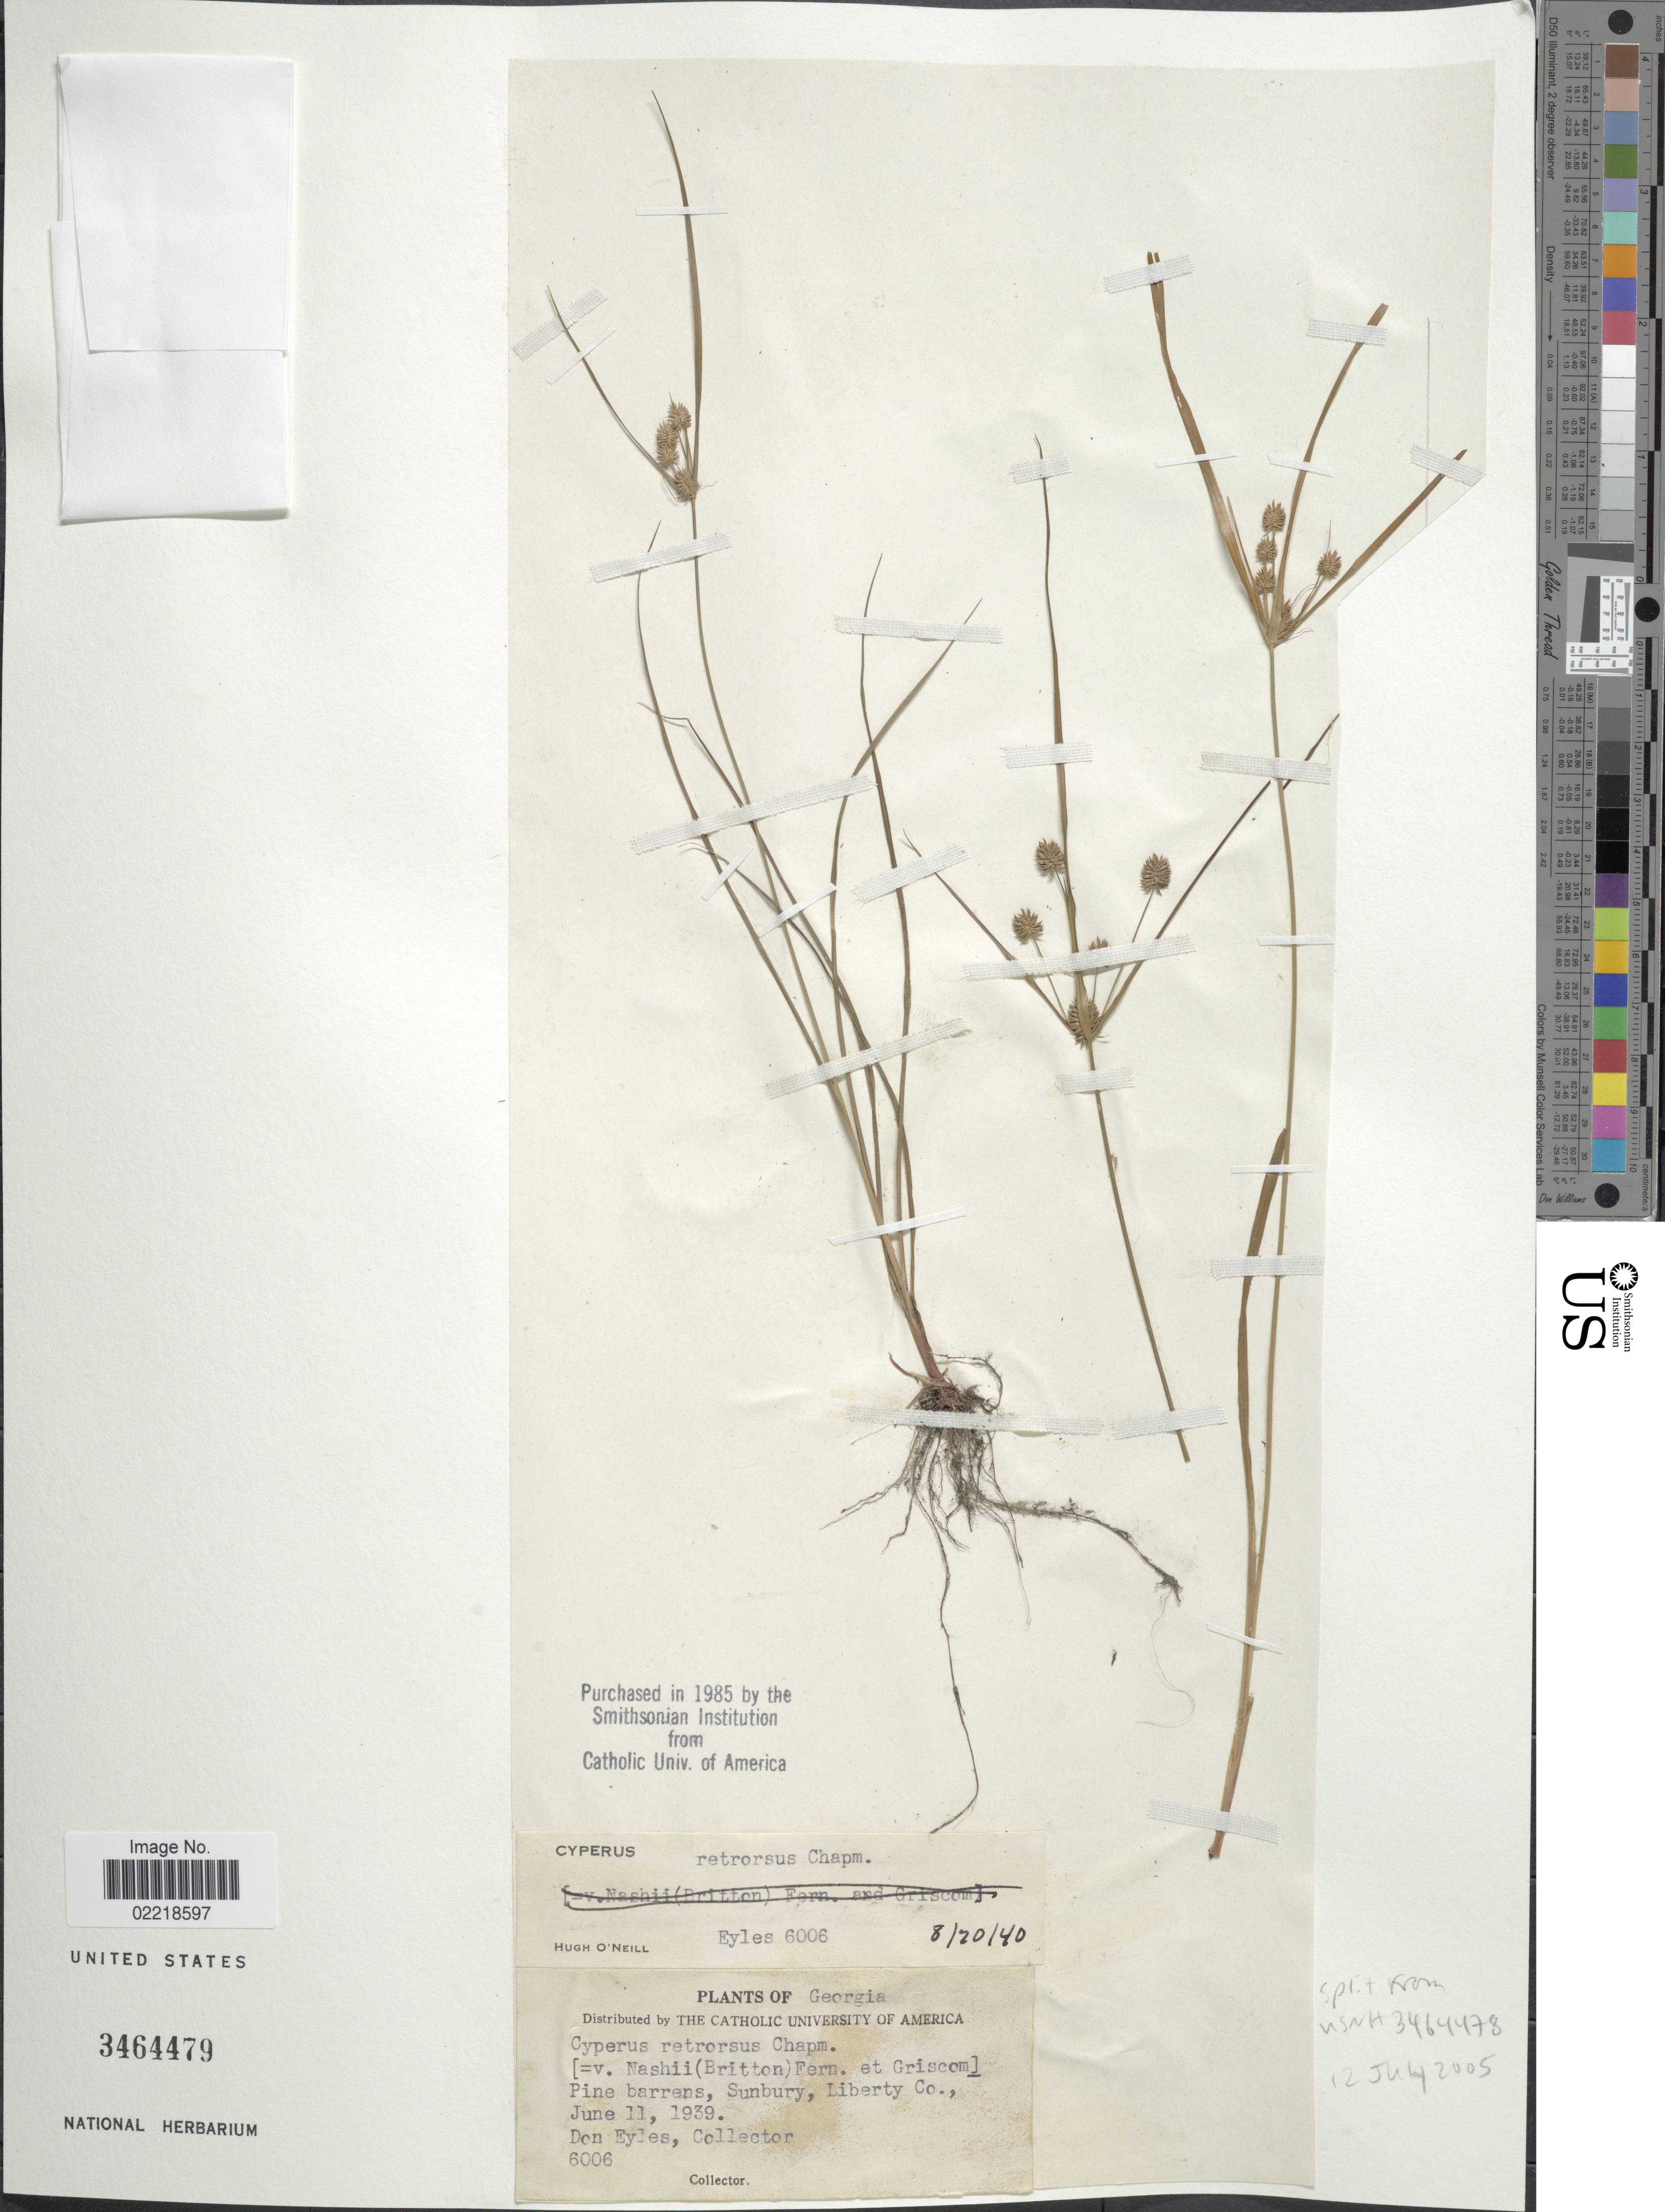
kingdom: Plantae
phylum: Tracheophyta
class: Liliopsida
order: Poales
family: Cyperaceae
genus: Cyperus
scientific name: Cyperus retrorsus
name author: Chapm.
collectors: D. Eyles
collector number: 6006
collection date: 1939-06-11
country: United States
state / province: Georgia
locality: Pine barrens, Sunbury, Liberty Co.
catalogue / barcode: US 3464479